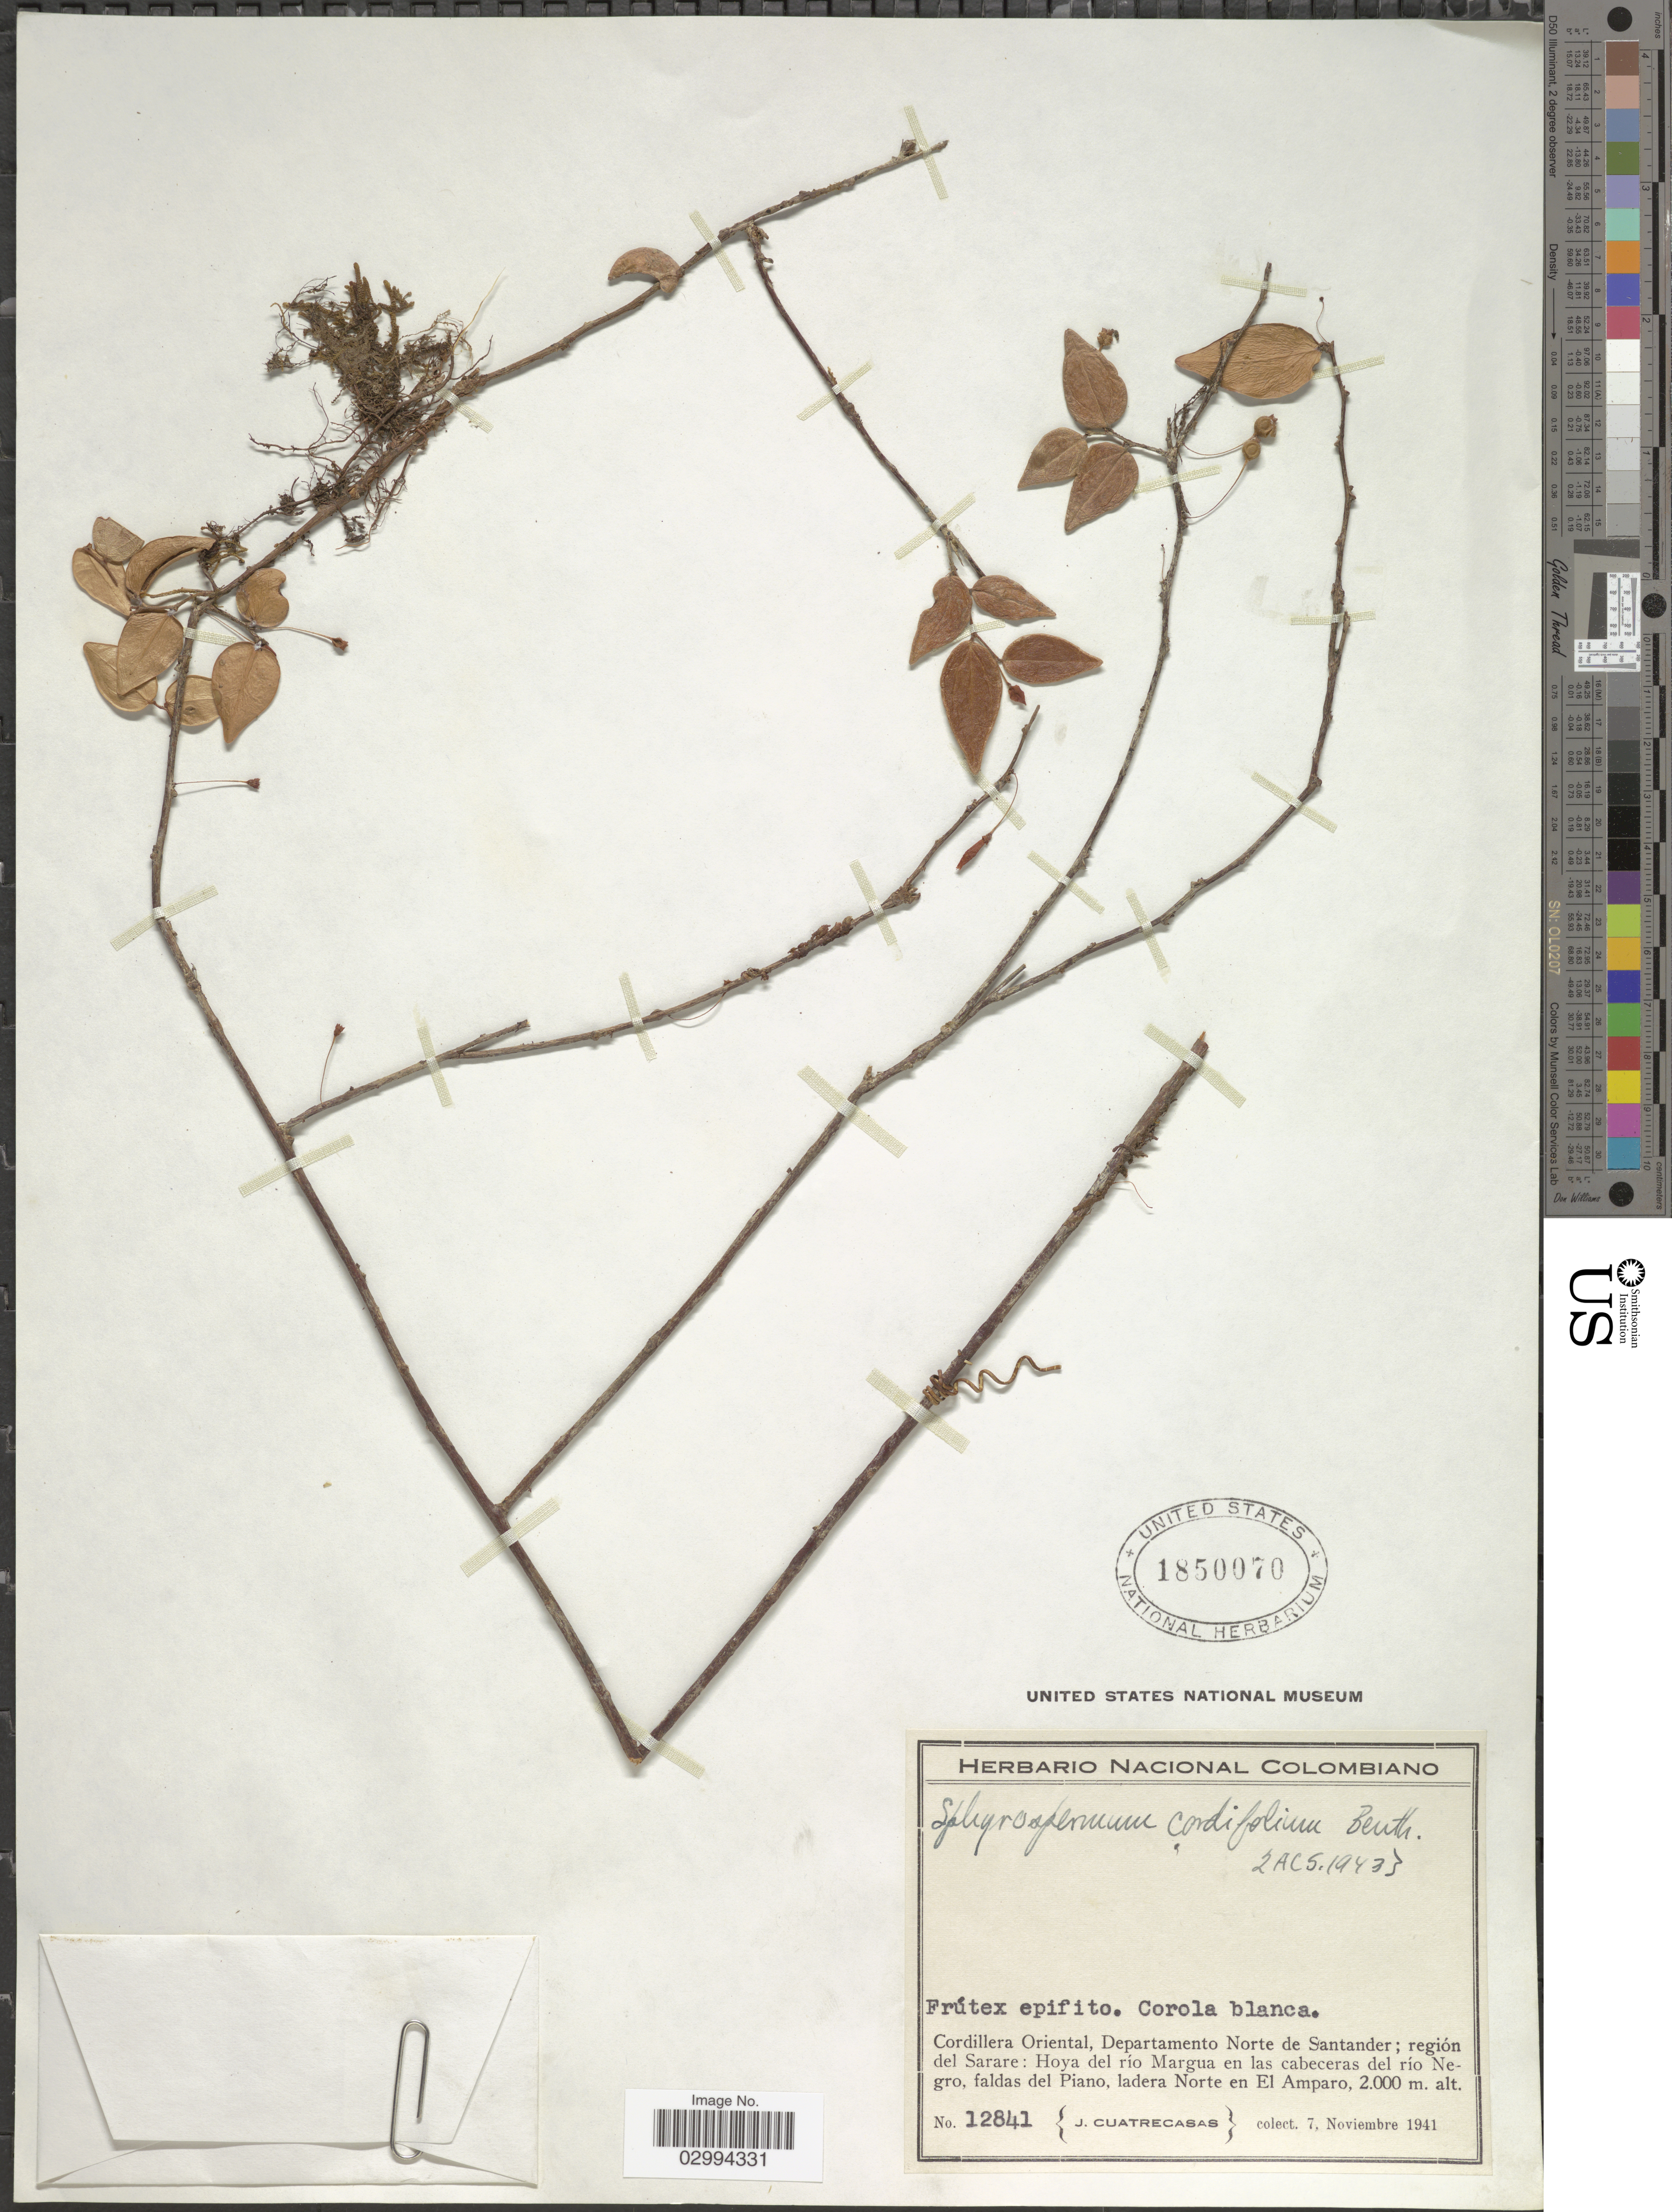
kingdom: Plantae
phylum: Tracheophyta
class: Magnoliopsida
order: Ericales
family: Ericaceae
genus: Sphyrospermum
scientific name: Sphyrospermum cordifolium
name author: Benth.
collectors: J. Cuatrecasas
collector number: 12841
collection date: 1941-11-07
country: Colombia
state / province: Norte de Santander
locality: Cordillera Oriental, Departamento Norte de Santander; región del Sarare: Hoya del río Margua en las cabeceras del río Negro, faldas del Piano, ladera Norte en El Amparo.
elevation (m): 2000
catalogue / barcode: US 1850070